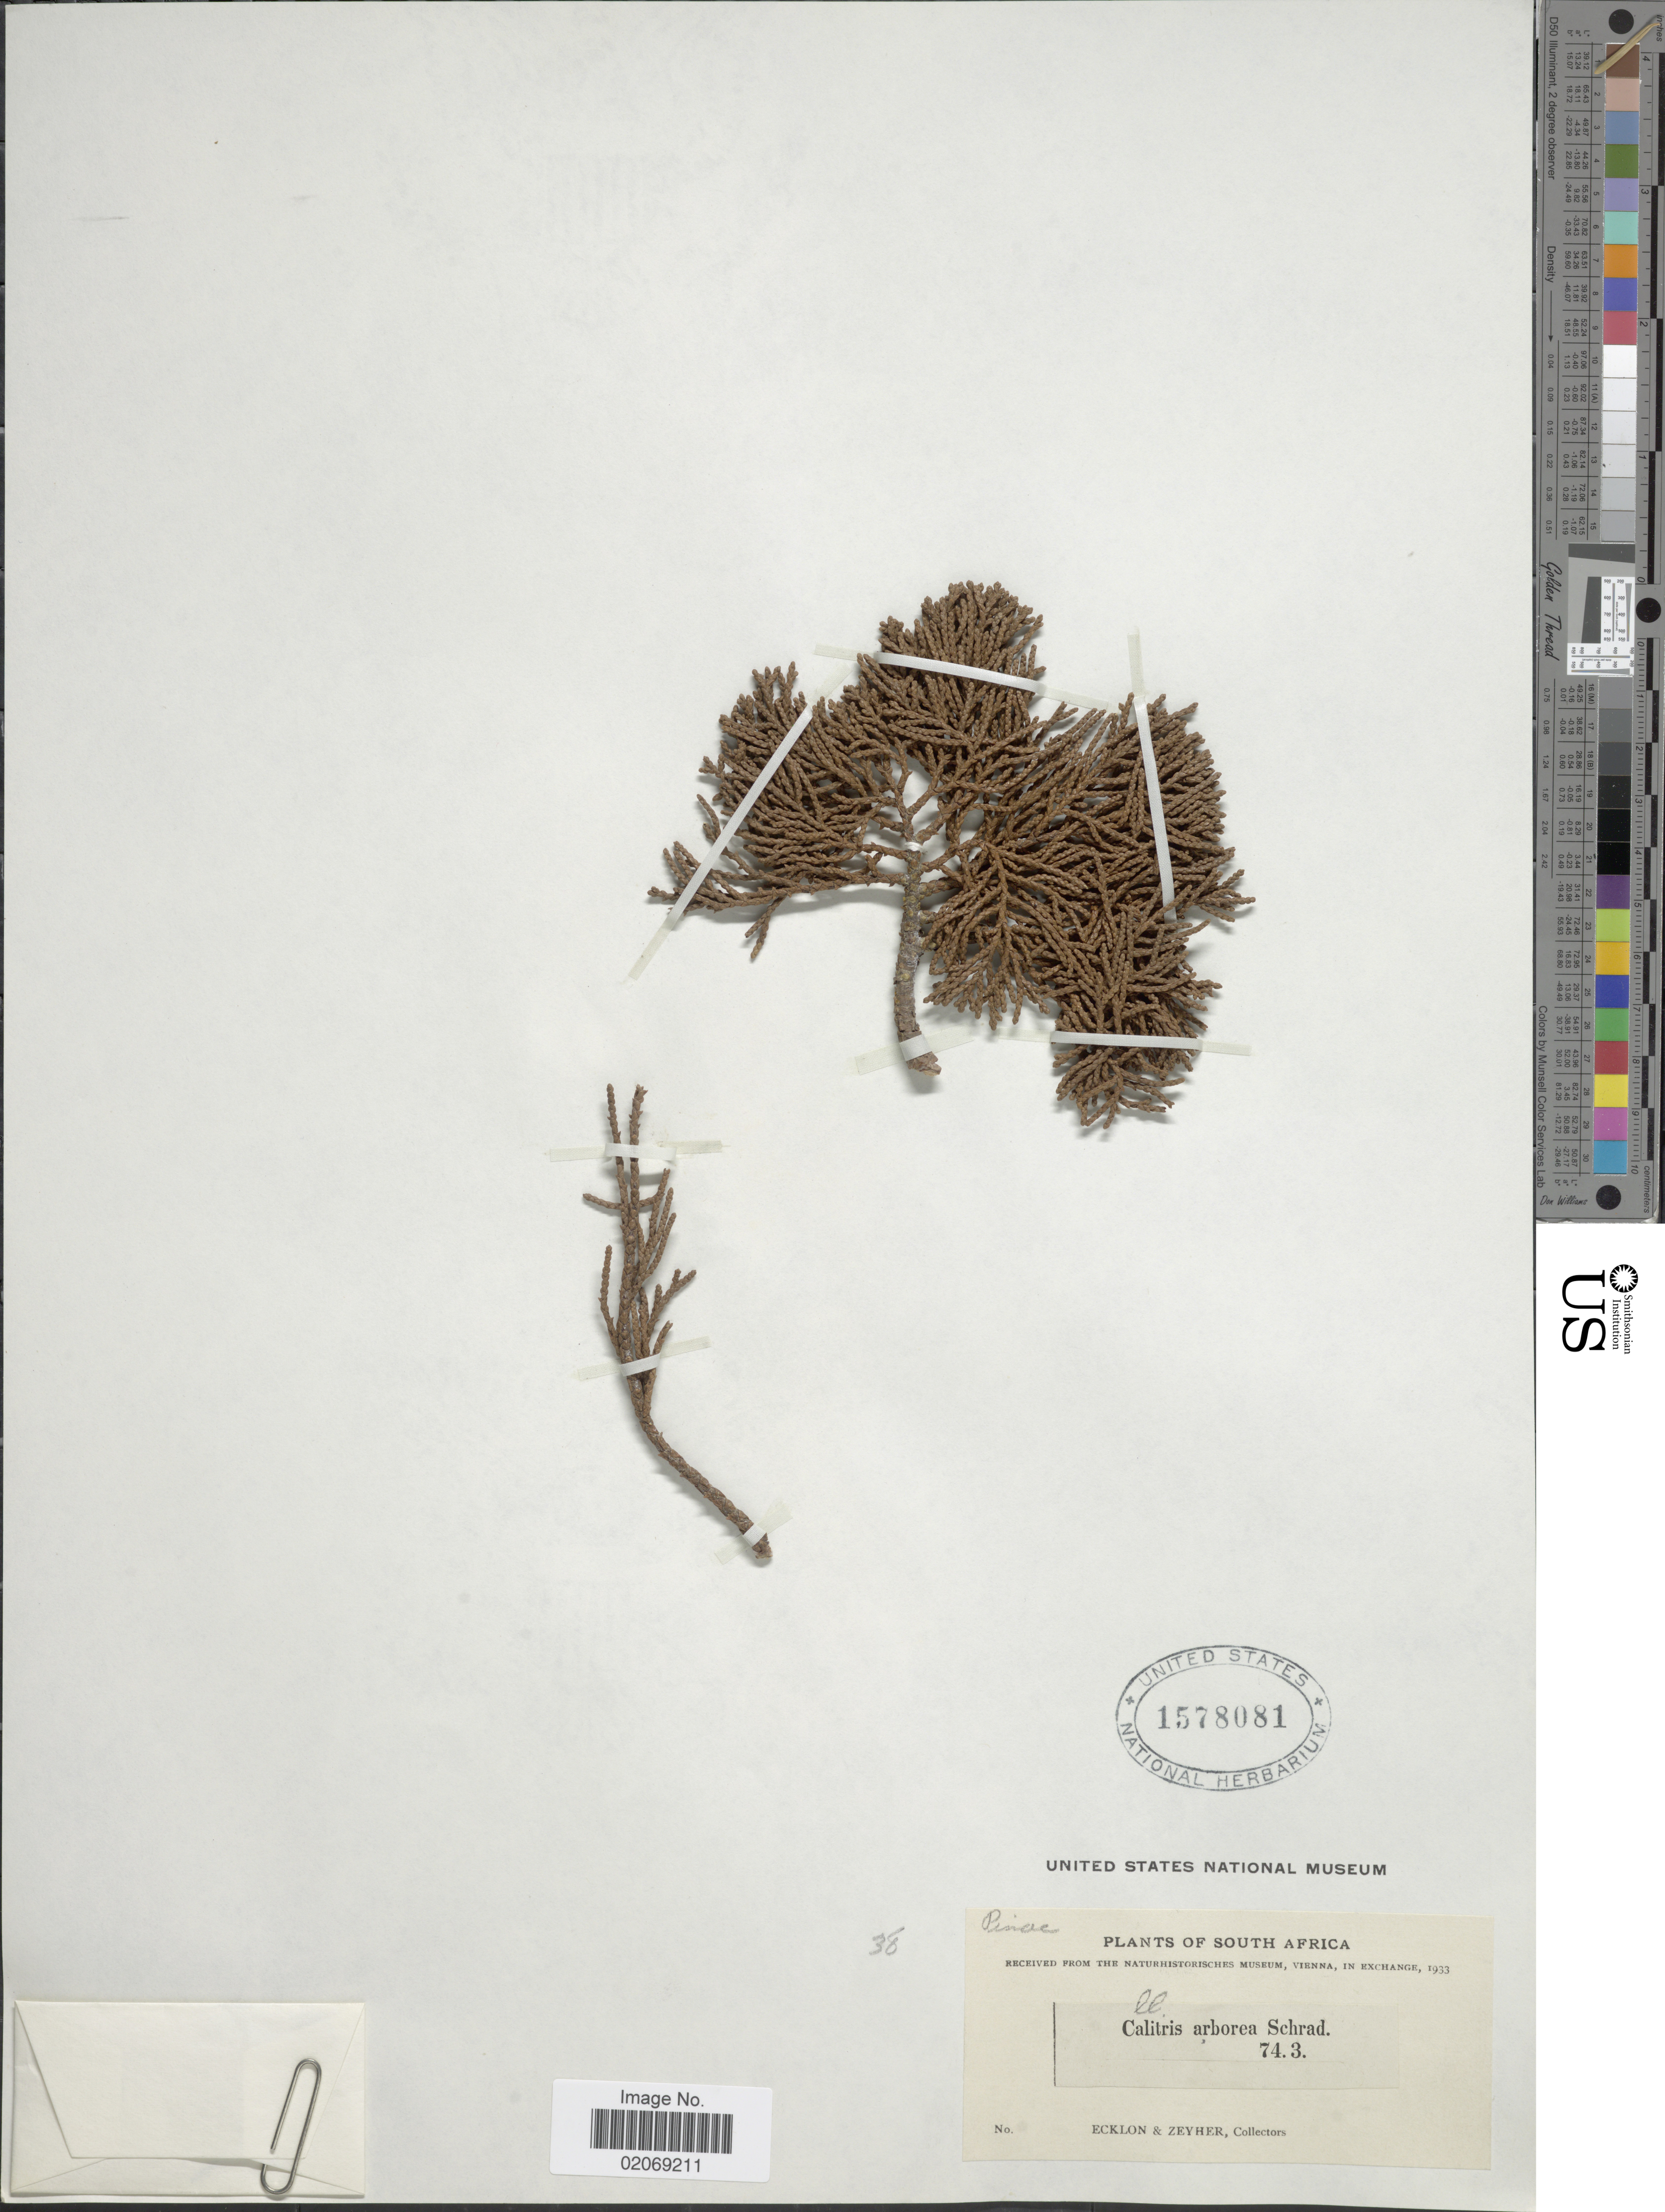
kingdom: Plantae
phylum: Tracheophyta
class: Pinopsida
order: Pinales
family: Cupressaceae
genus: Widdringtonia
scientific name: Widdringtonia nodiflora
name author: (L.) Powrie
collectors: -. Ecklon & -. Zeyher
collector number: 74.3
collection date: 1933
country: South Africa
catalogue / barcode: US 1578081